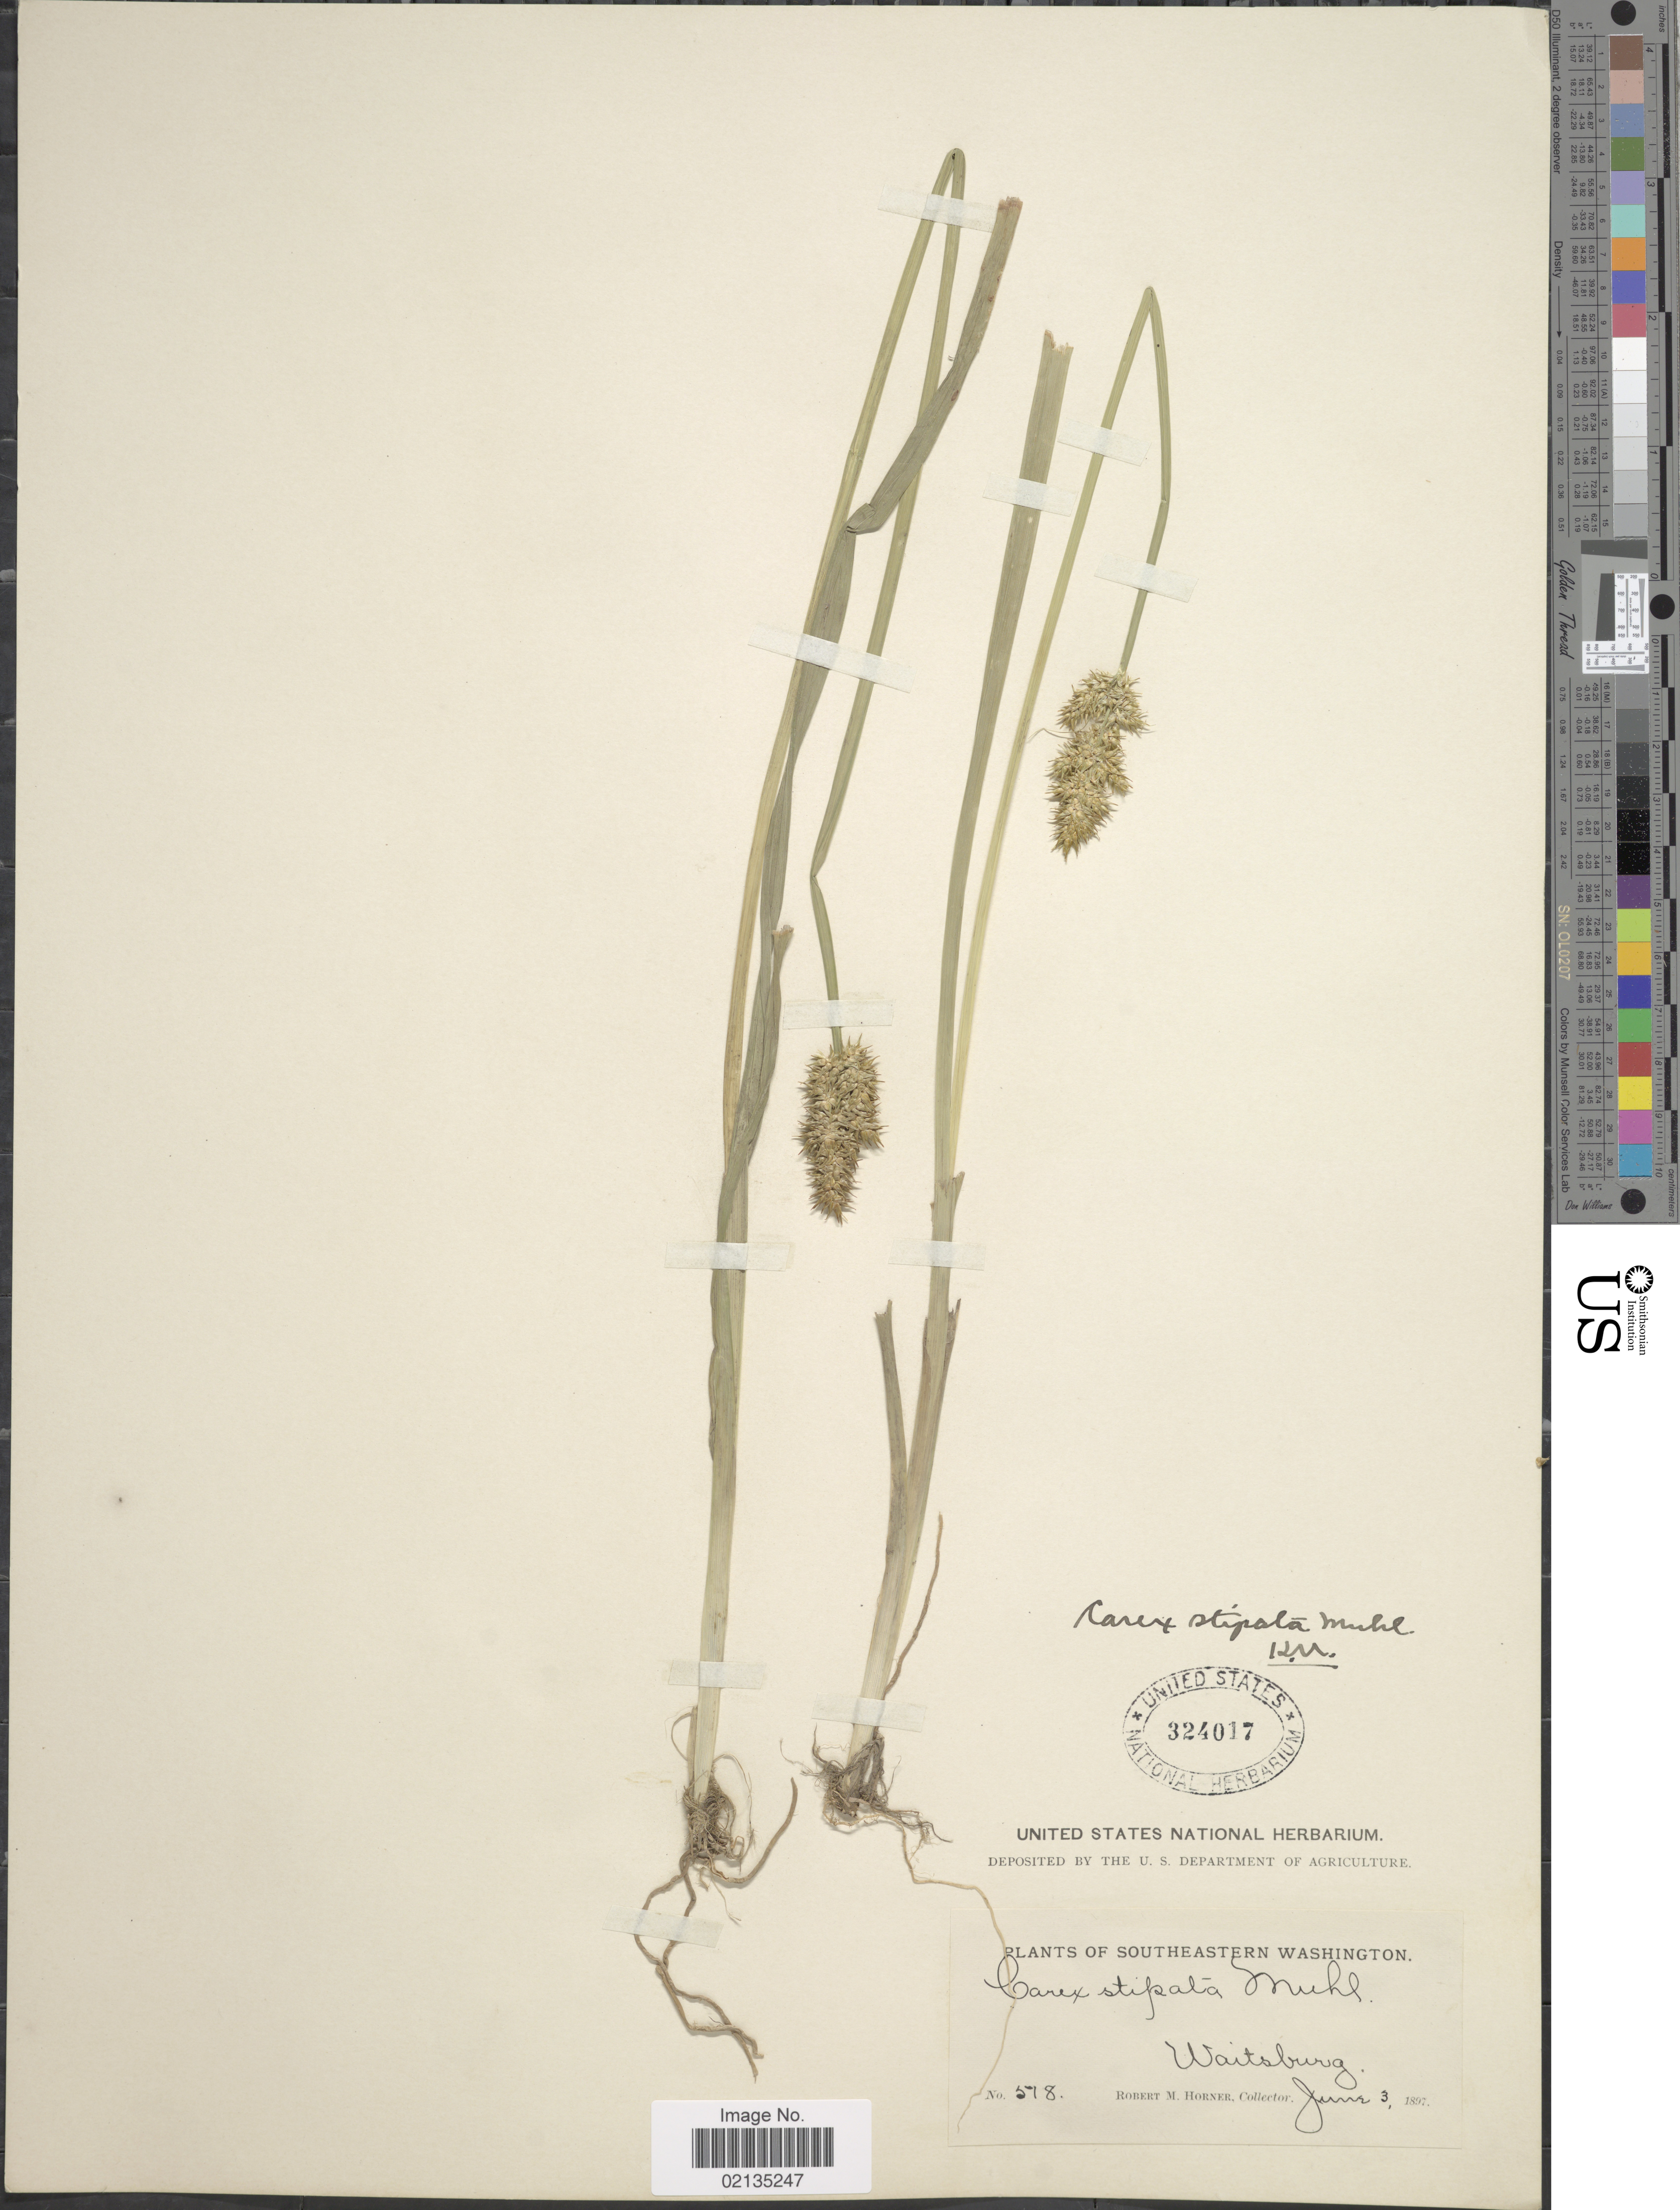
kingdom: Plantae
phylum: Tracheophyta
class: Liliopsida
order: Poales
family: Cyperaceae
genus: Carex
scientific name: Carex stipata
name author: Muhl. ex Willd.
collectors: R. Horner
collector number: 518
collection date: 1897-06-03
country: United States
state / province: Washington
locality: Southeastern Washington, Waitsburg.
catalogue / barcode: US 324017